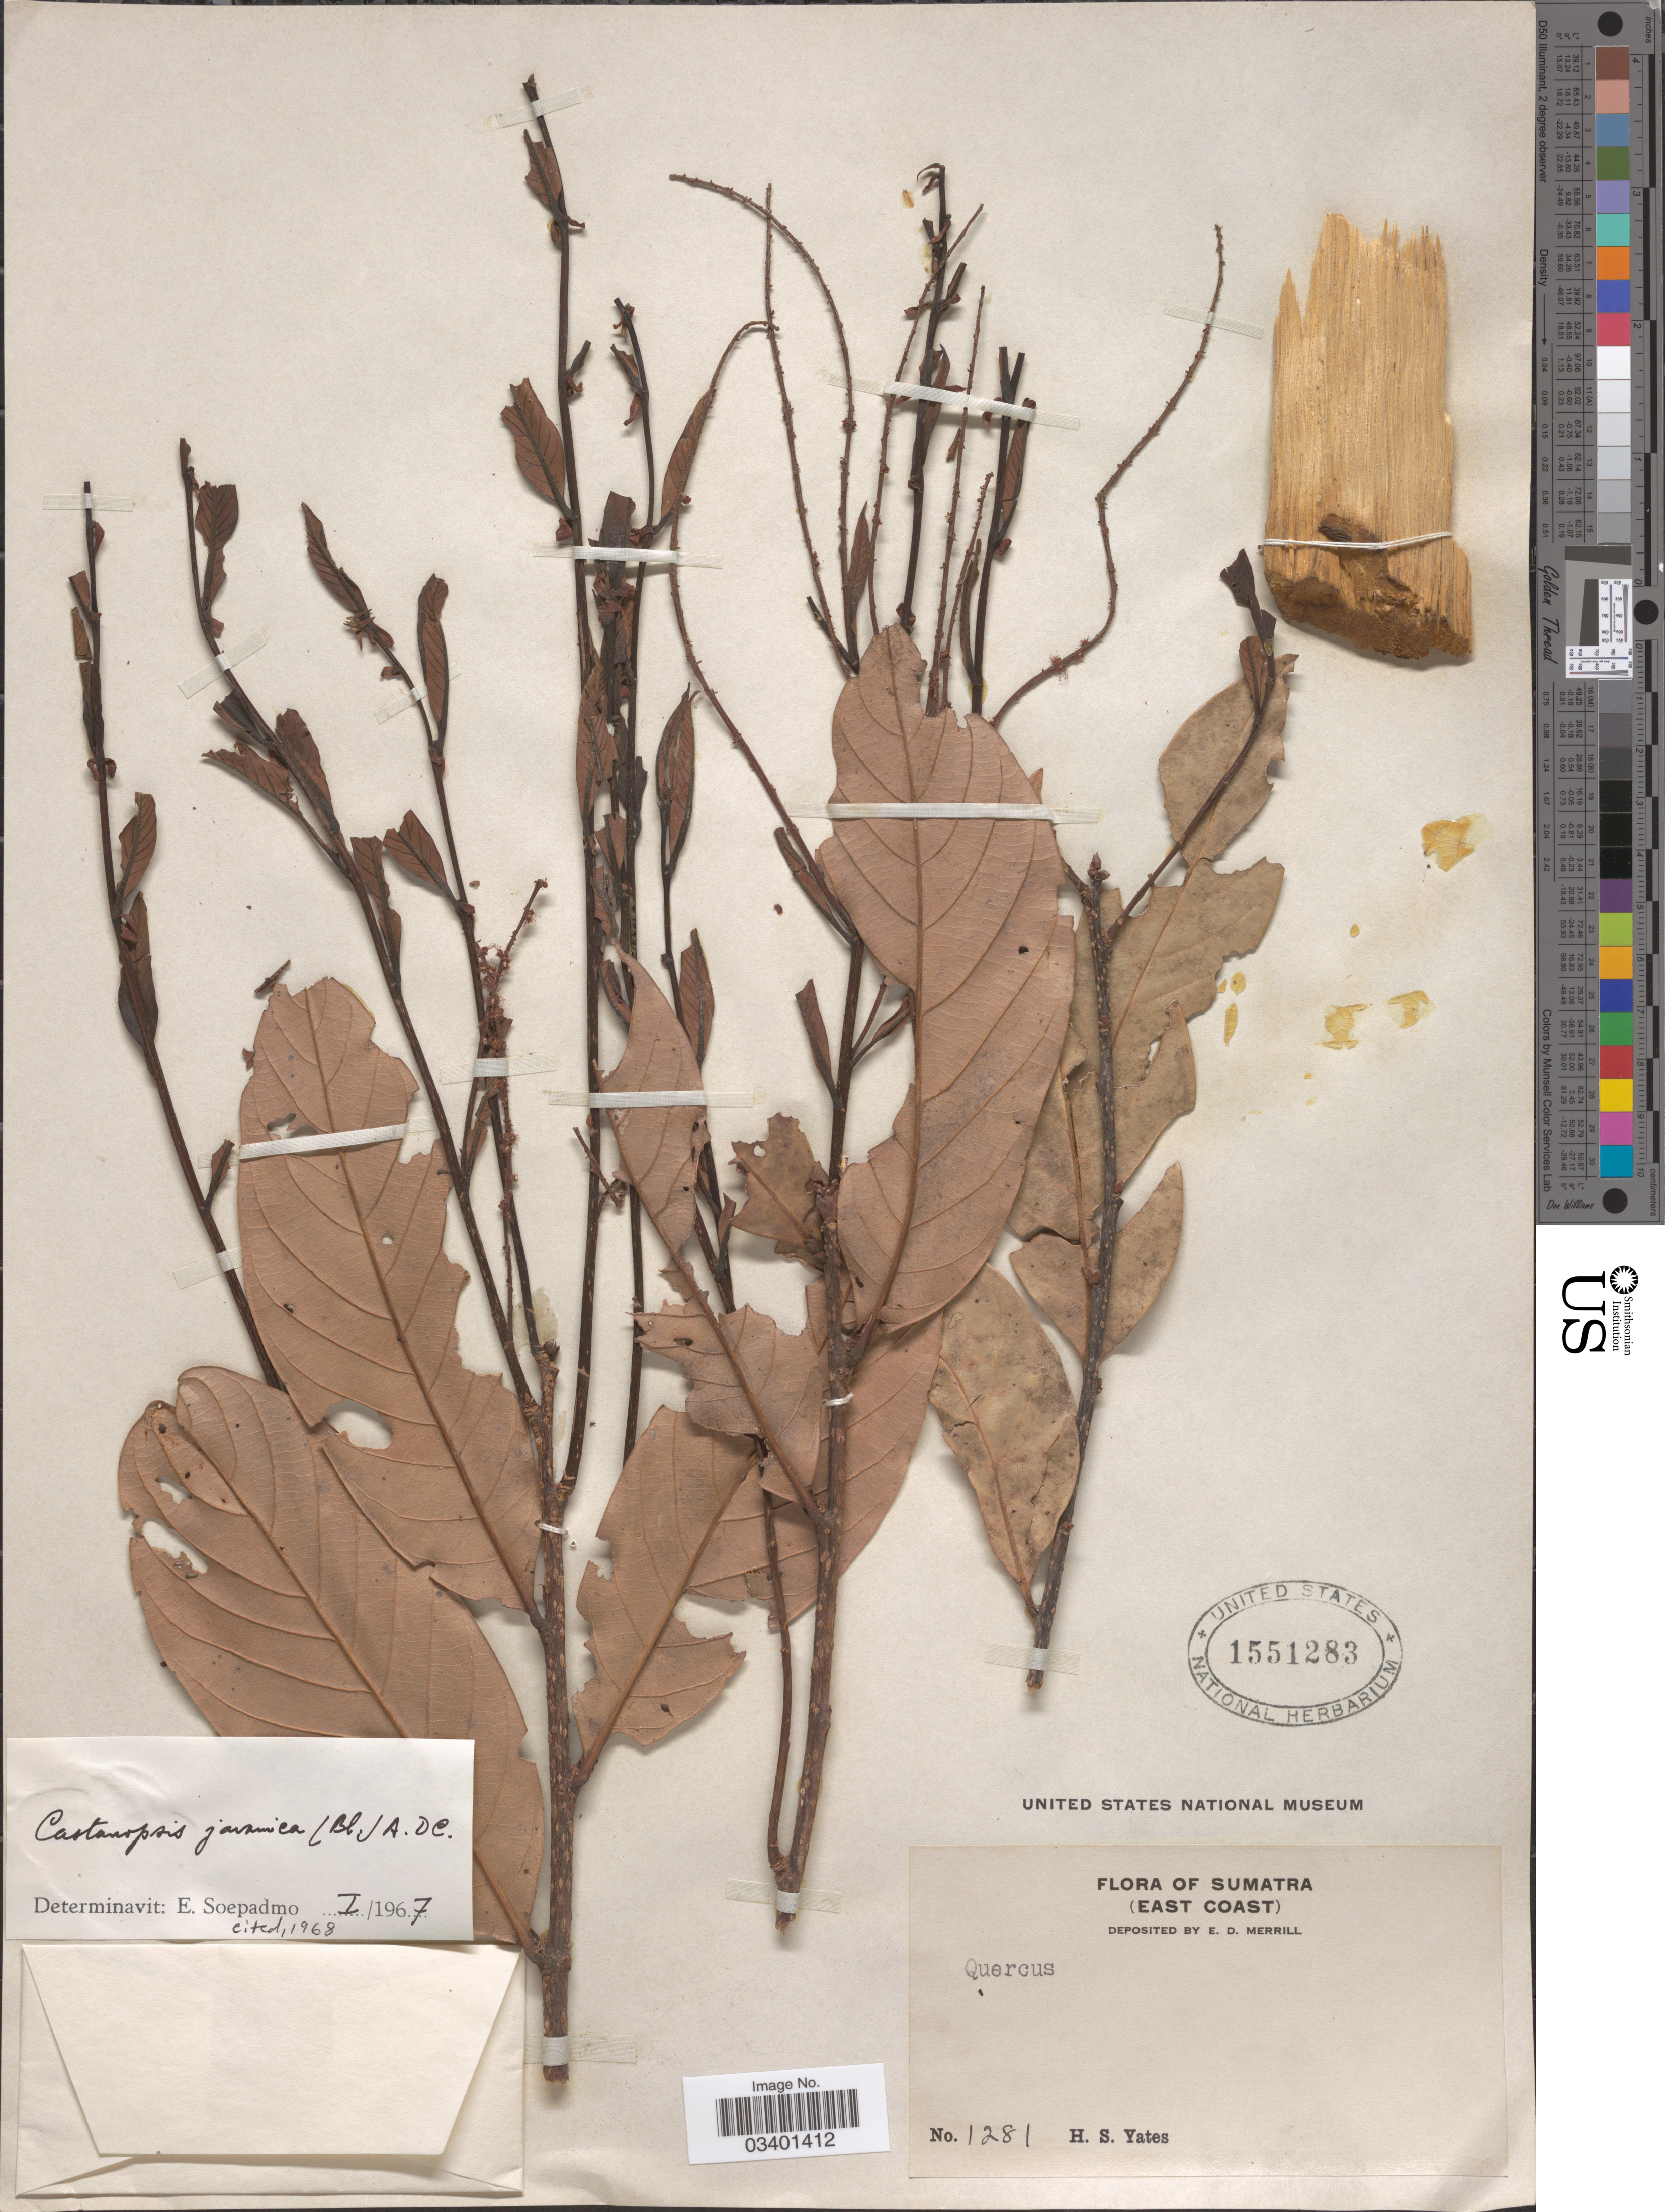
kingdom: Plantae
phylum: Tracheophyta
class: Magnoliopsida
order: Fagales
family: Fagaceae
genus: Castanopsis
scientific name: Castanopsis javanica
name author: (Blume) A. DC.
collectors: H. S. Yates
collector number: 1281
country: Indonesia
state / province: Sumatra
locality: East of Coast.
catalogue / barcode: US 1551283